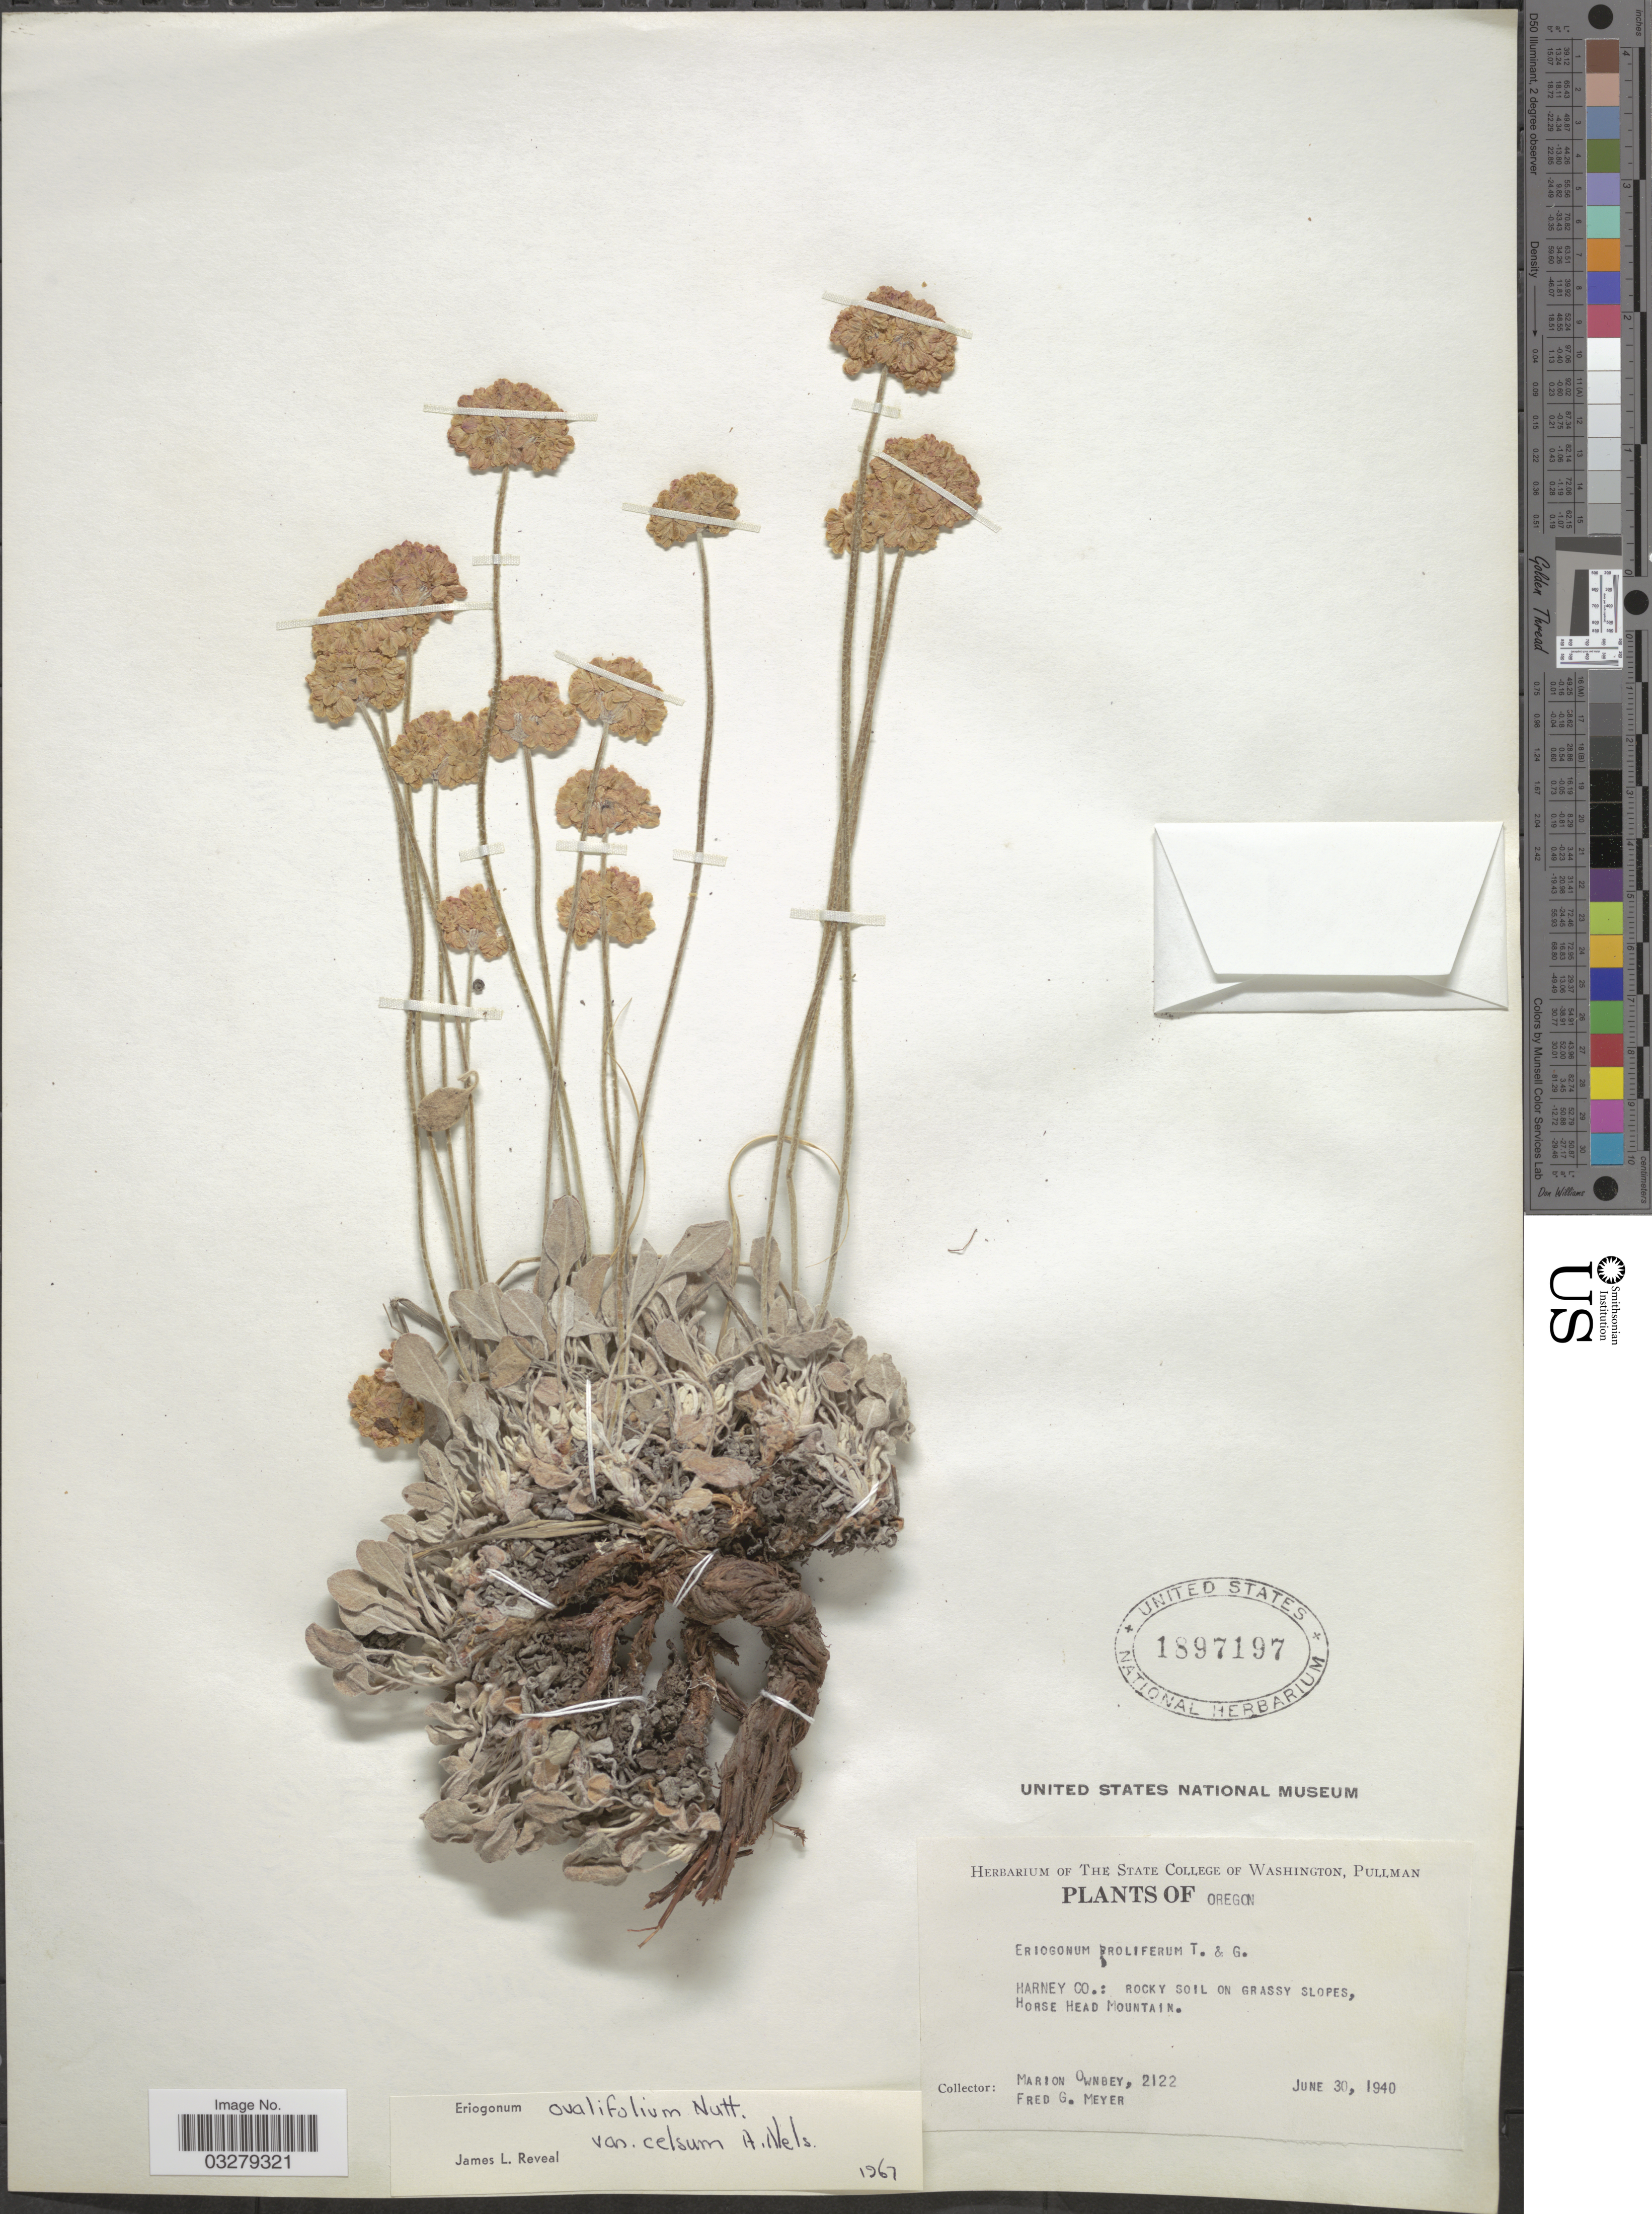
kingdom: Plantae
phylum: Tracheophyta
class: Magnoliopsida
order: Caryophyllales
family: Polygonaceae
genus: Eriogonum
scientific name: Eriogonum ovalifolium var. celsum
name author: A. Nelson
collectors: M. Ownbey & F. Meyer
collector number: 2122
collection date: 1940-06-30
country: United States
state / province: Oregon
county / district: Harney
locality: Harney Co.: Horse Head Mountain.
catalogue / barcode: US 1897197